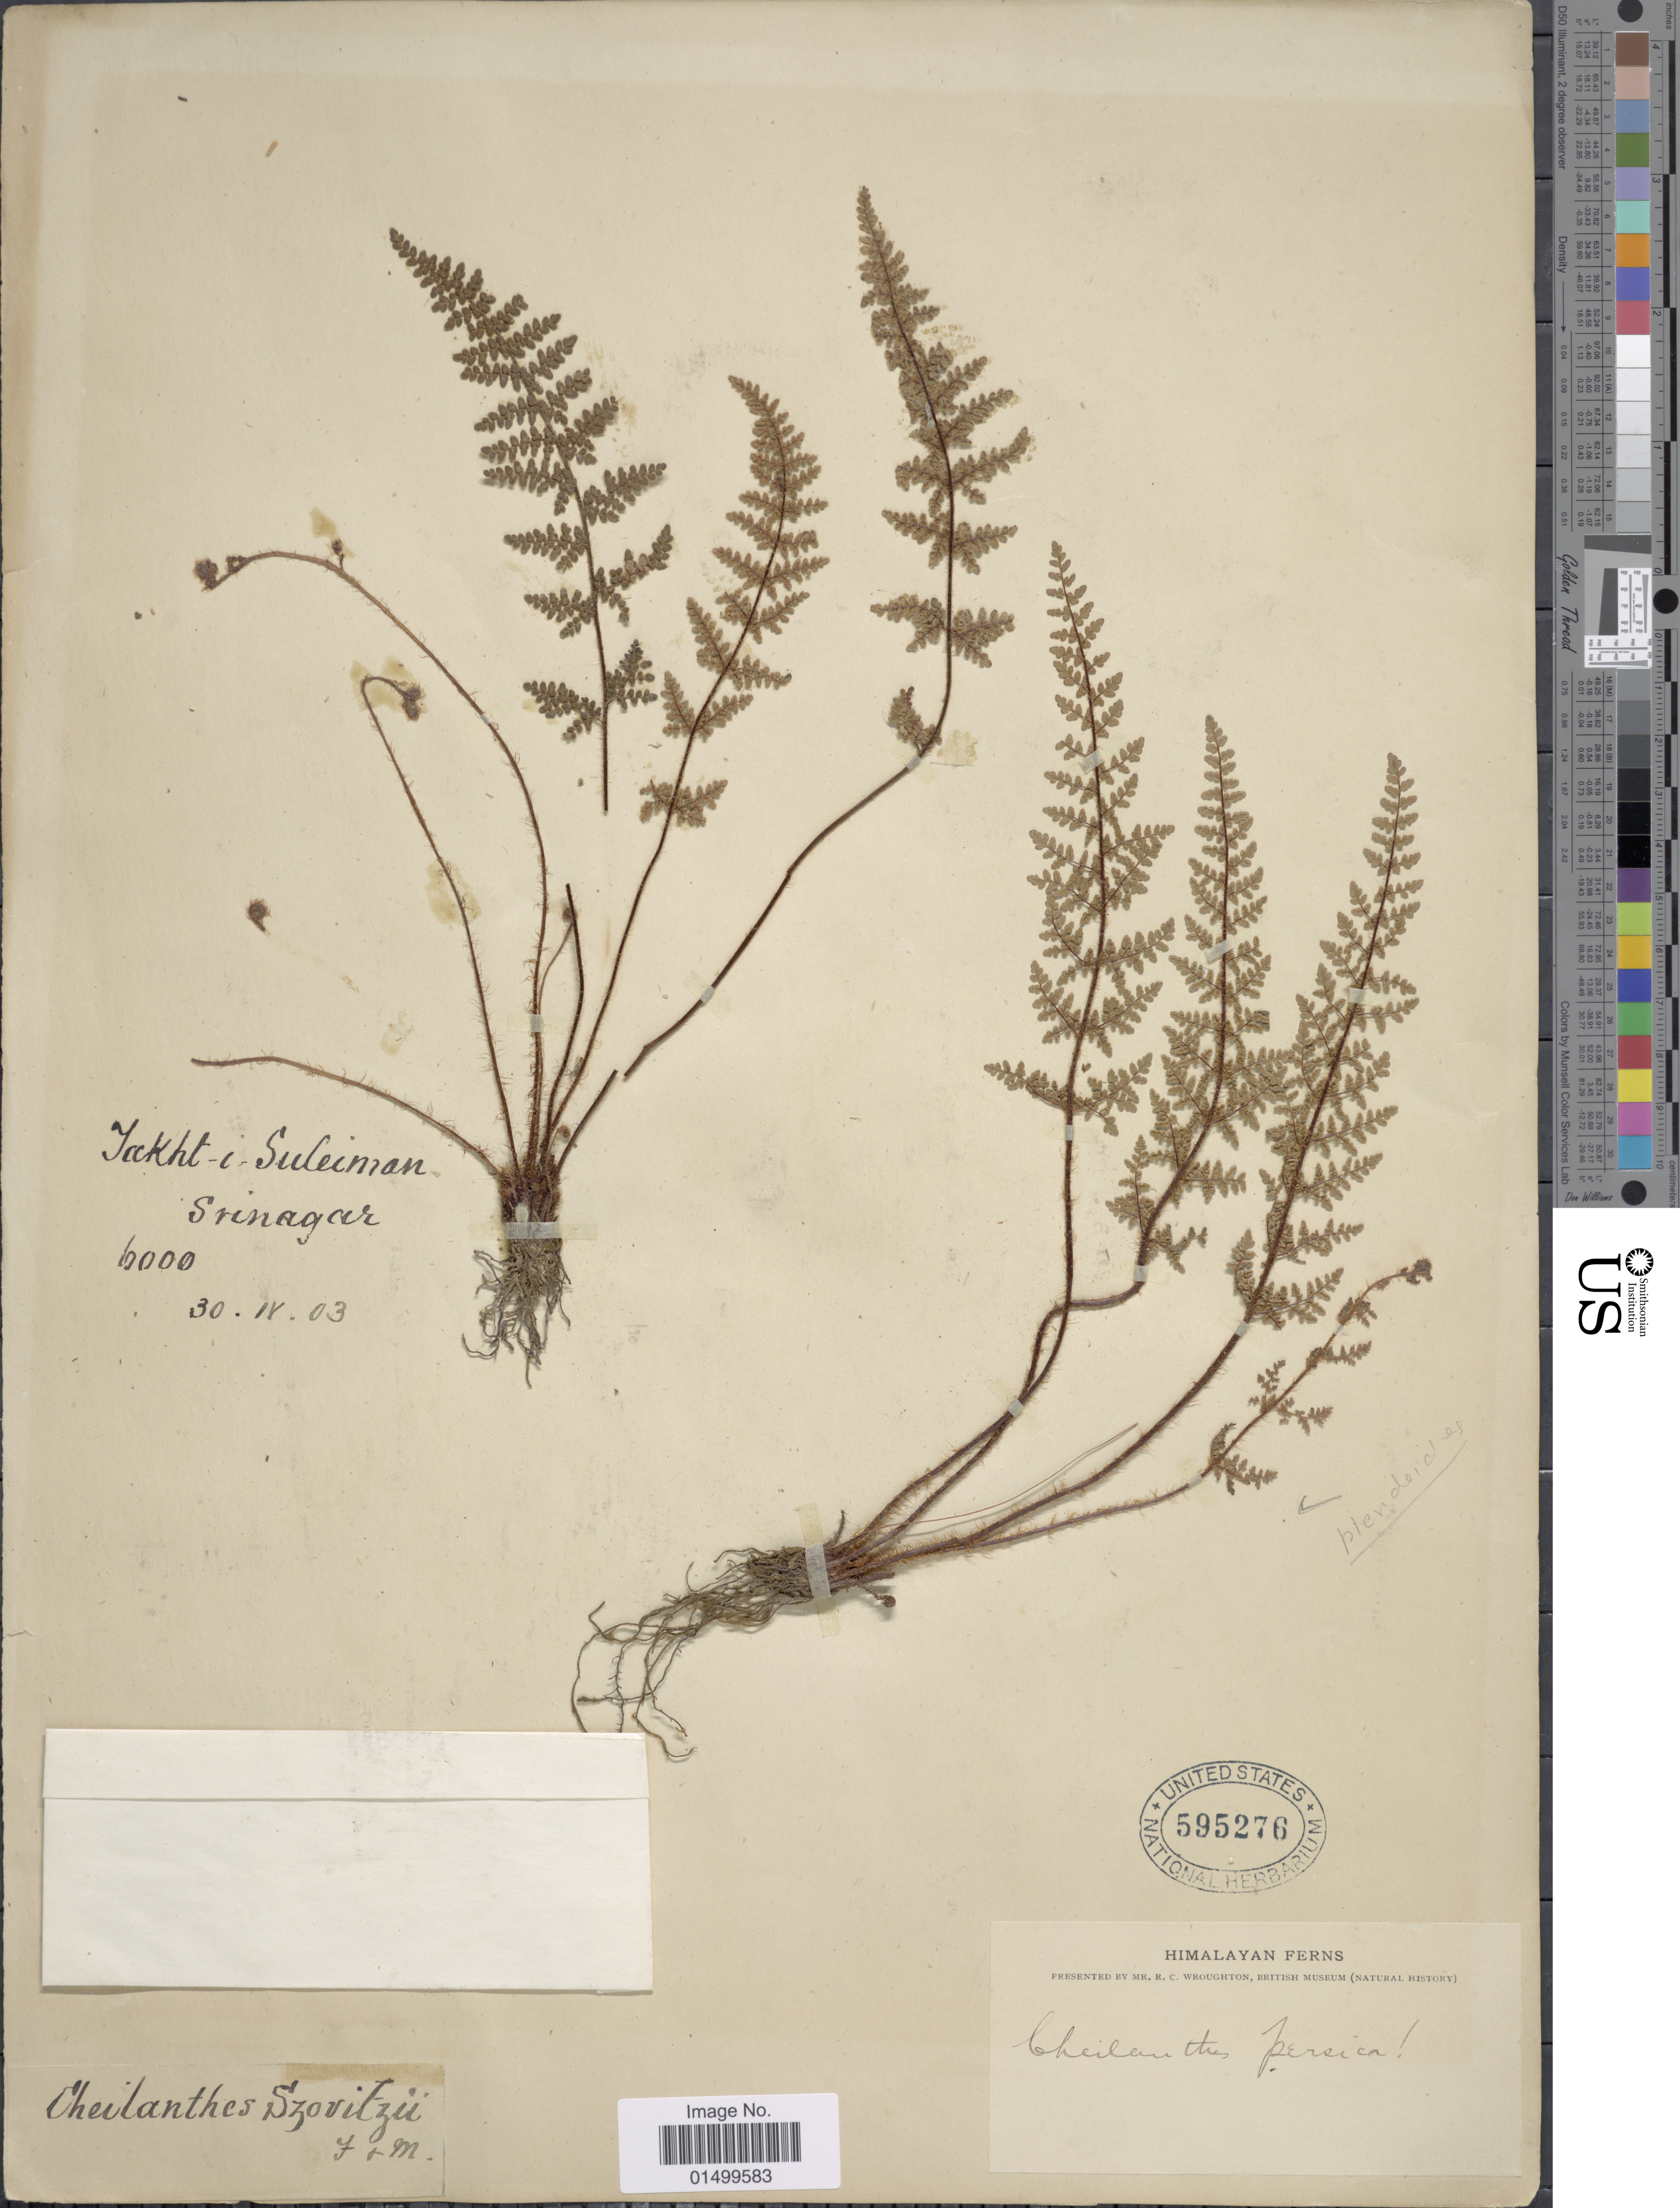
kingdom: Plantae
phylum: Tracheophyta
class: Polypodiopsida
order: Polypodiales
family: Pteridaceae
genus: Cheilanthes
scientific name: Cheilanthes persica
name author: (Bory) Mett. ex Kuhn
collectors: R. Wroughton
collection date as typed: Transcribed d/m/y: 30/4/3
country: India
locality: Takht-i-Suleiman, Srinagar. Himalayan Ferns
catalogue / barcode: US 595276